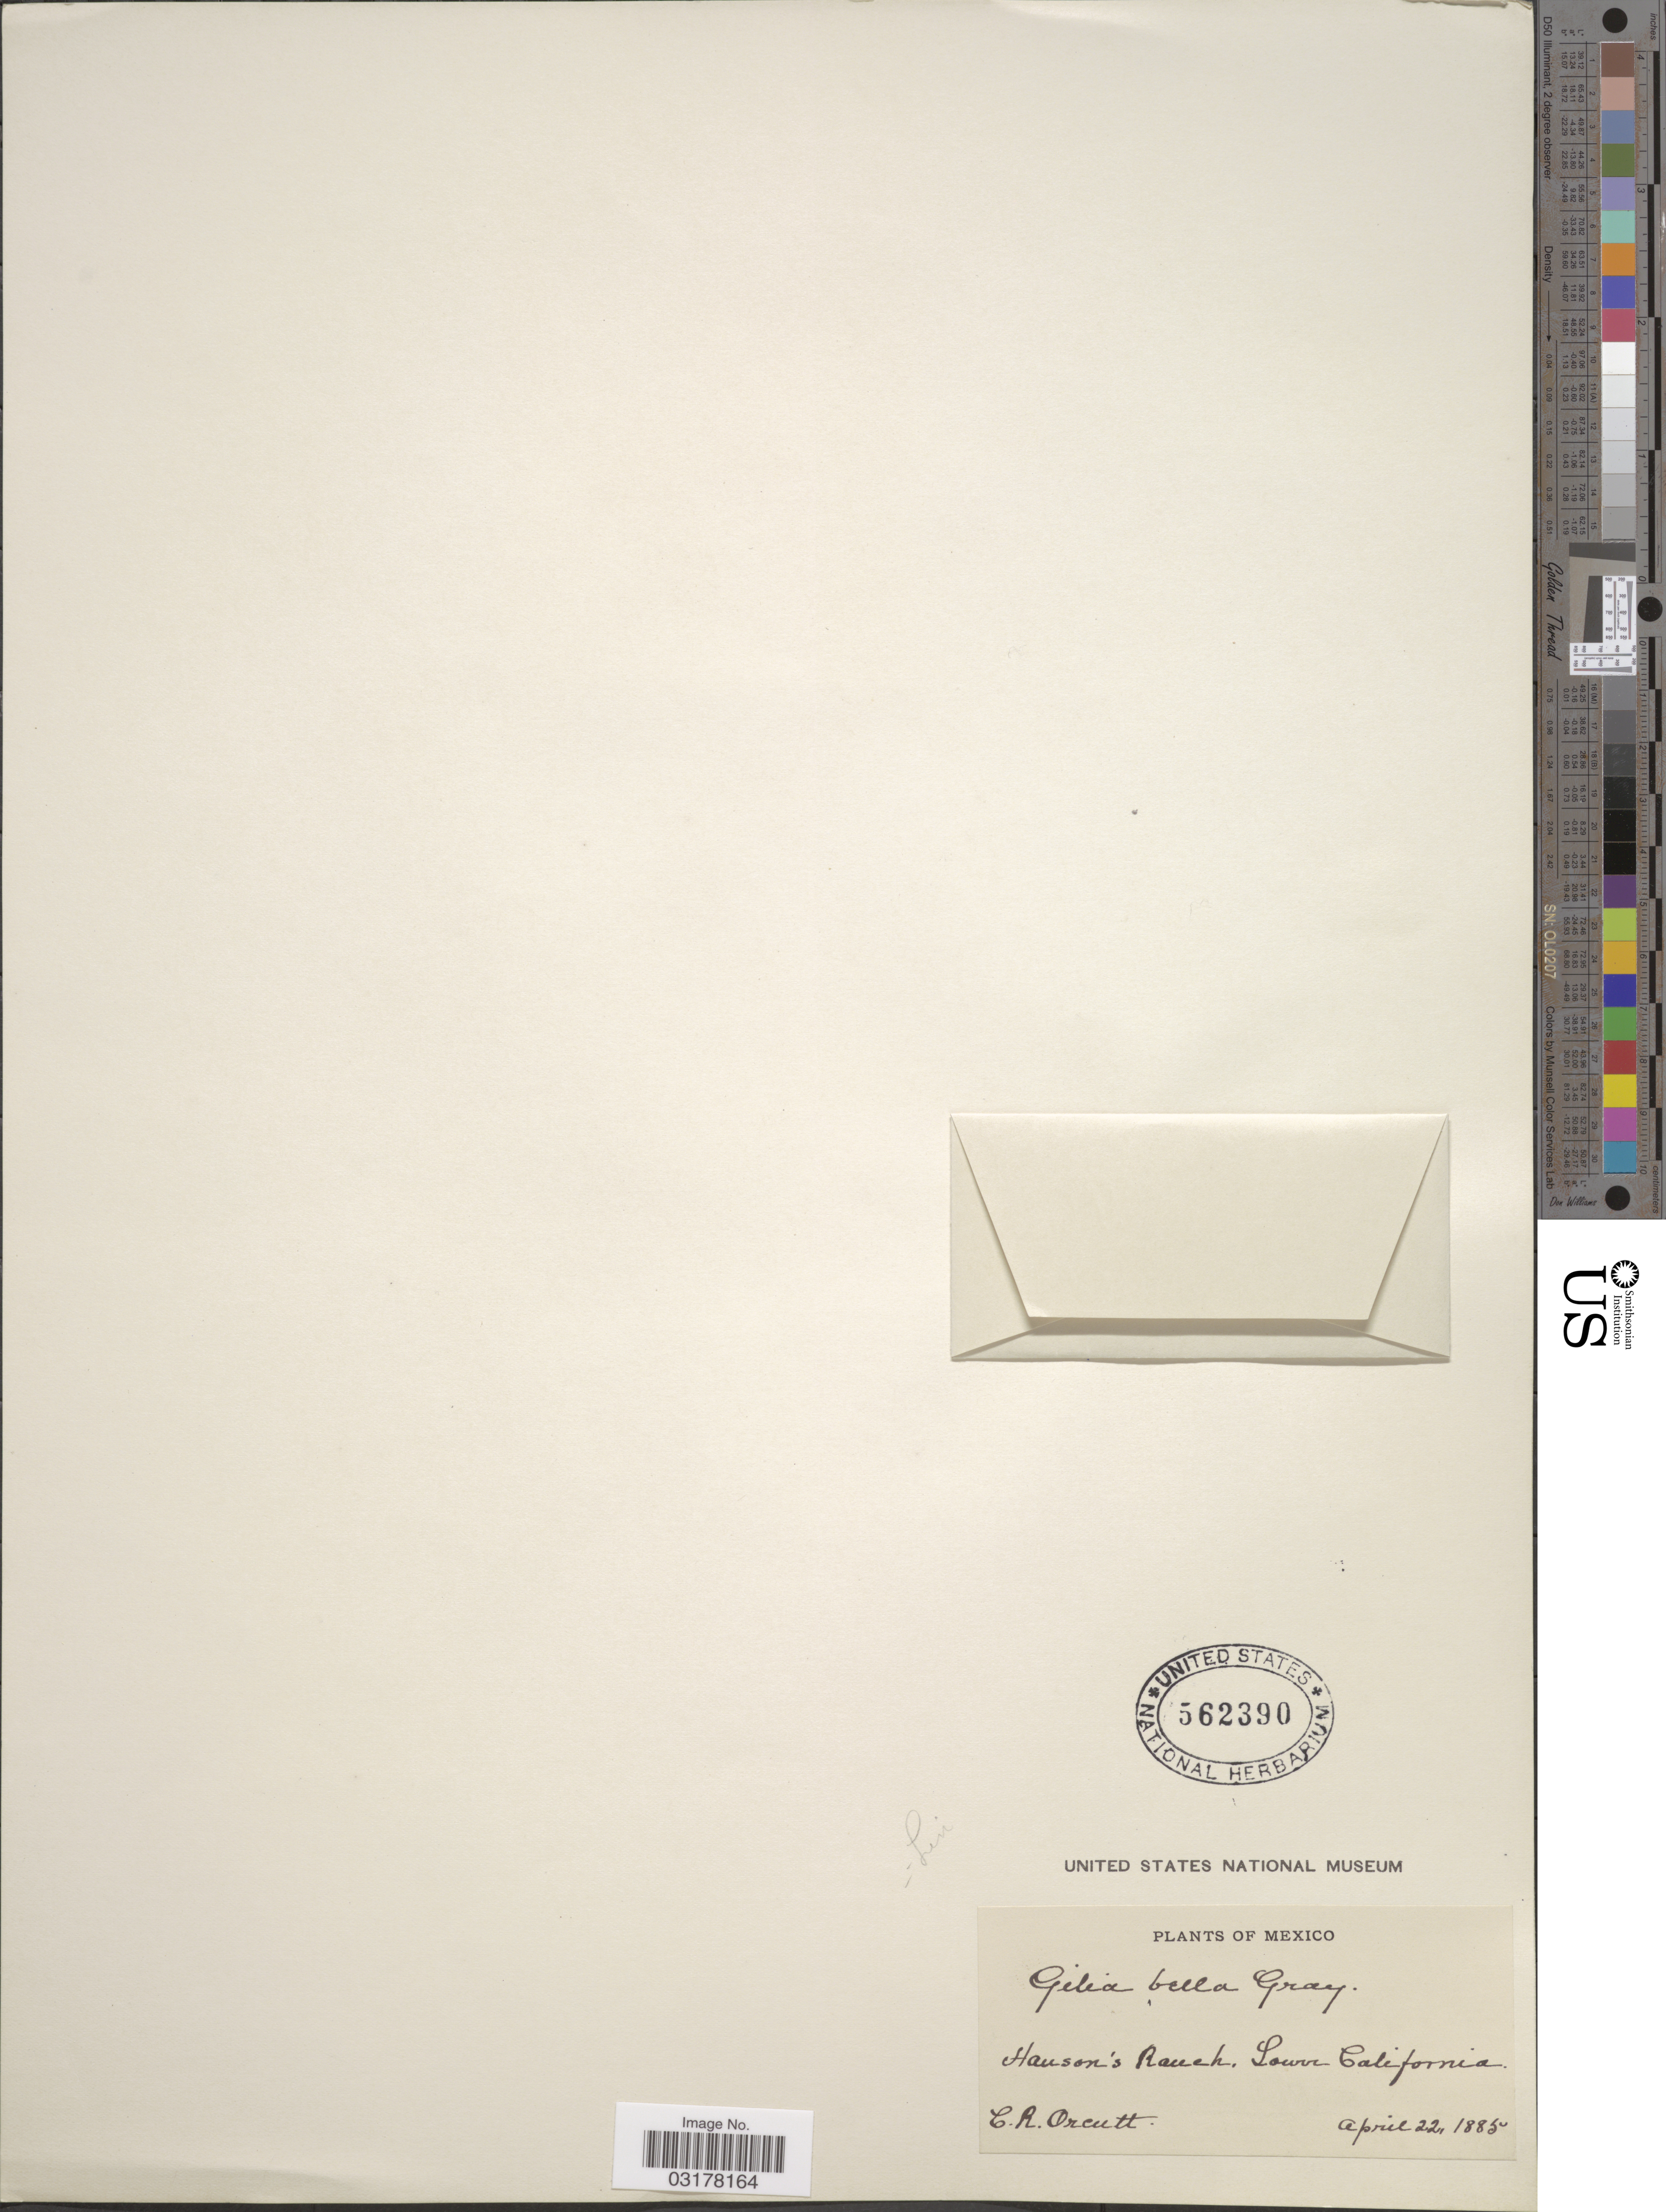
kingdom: Plantae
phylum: Tracheophyta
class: Magnoliopsida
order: Ericales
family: Polemoniaceae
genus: Linanthus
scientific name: Linanthus bellus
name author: (A. Gray) S.W. Greene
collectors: C. R. Orcutt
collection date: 1885-04-22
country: Mexico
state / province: Baja California Norte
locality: Hanson's Ranch, Lower California.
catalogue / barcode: US 562390